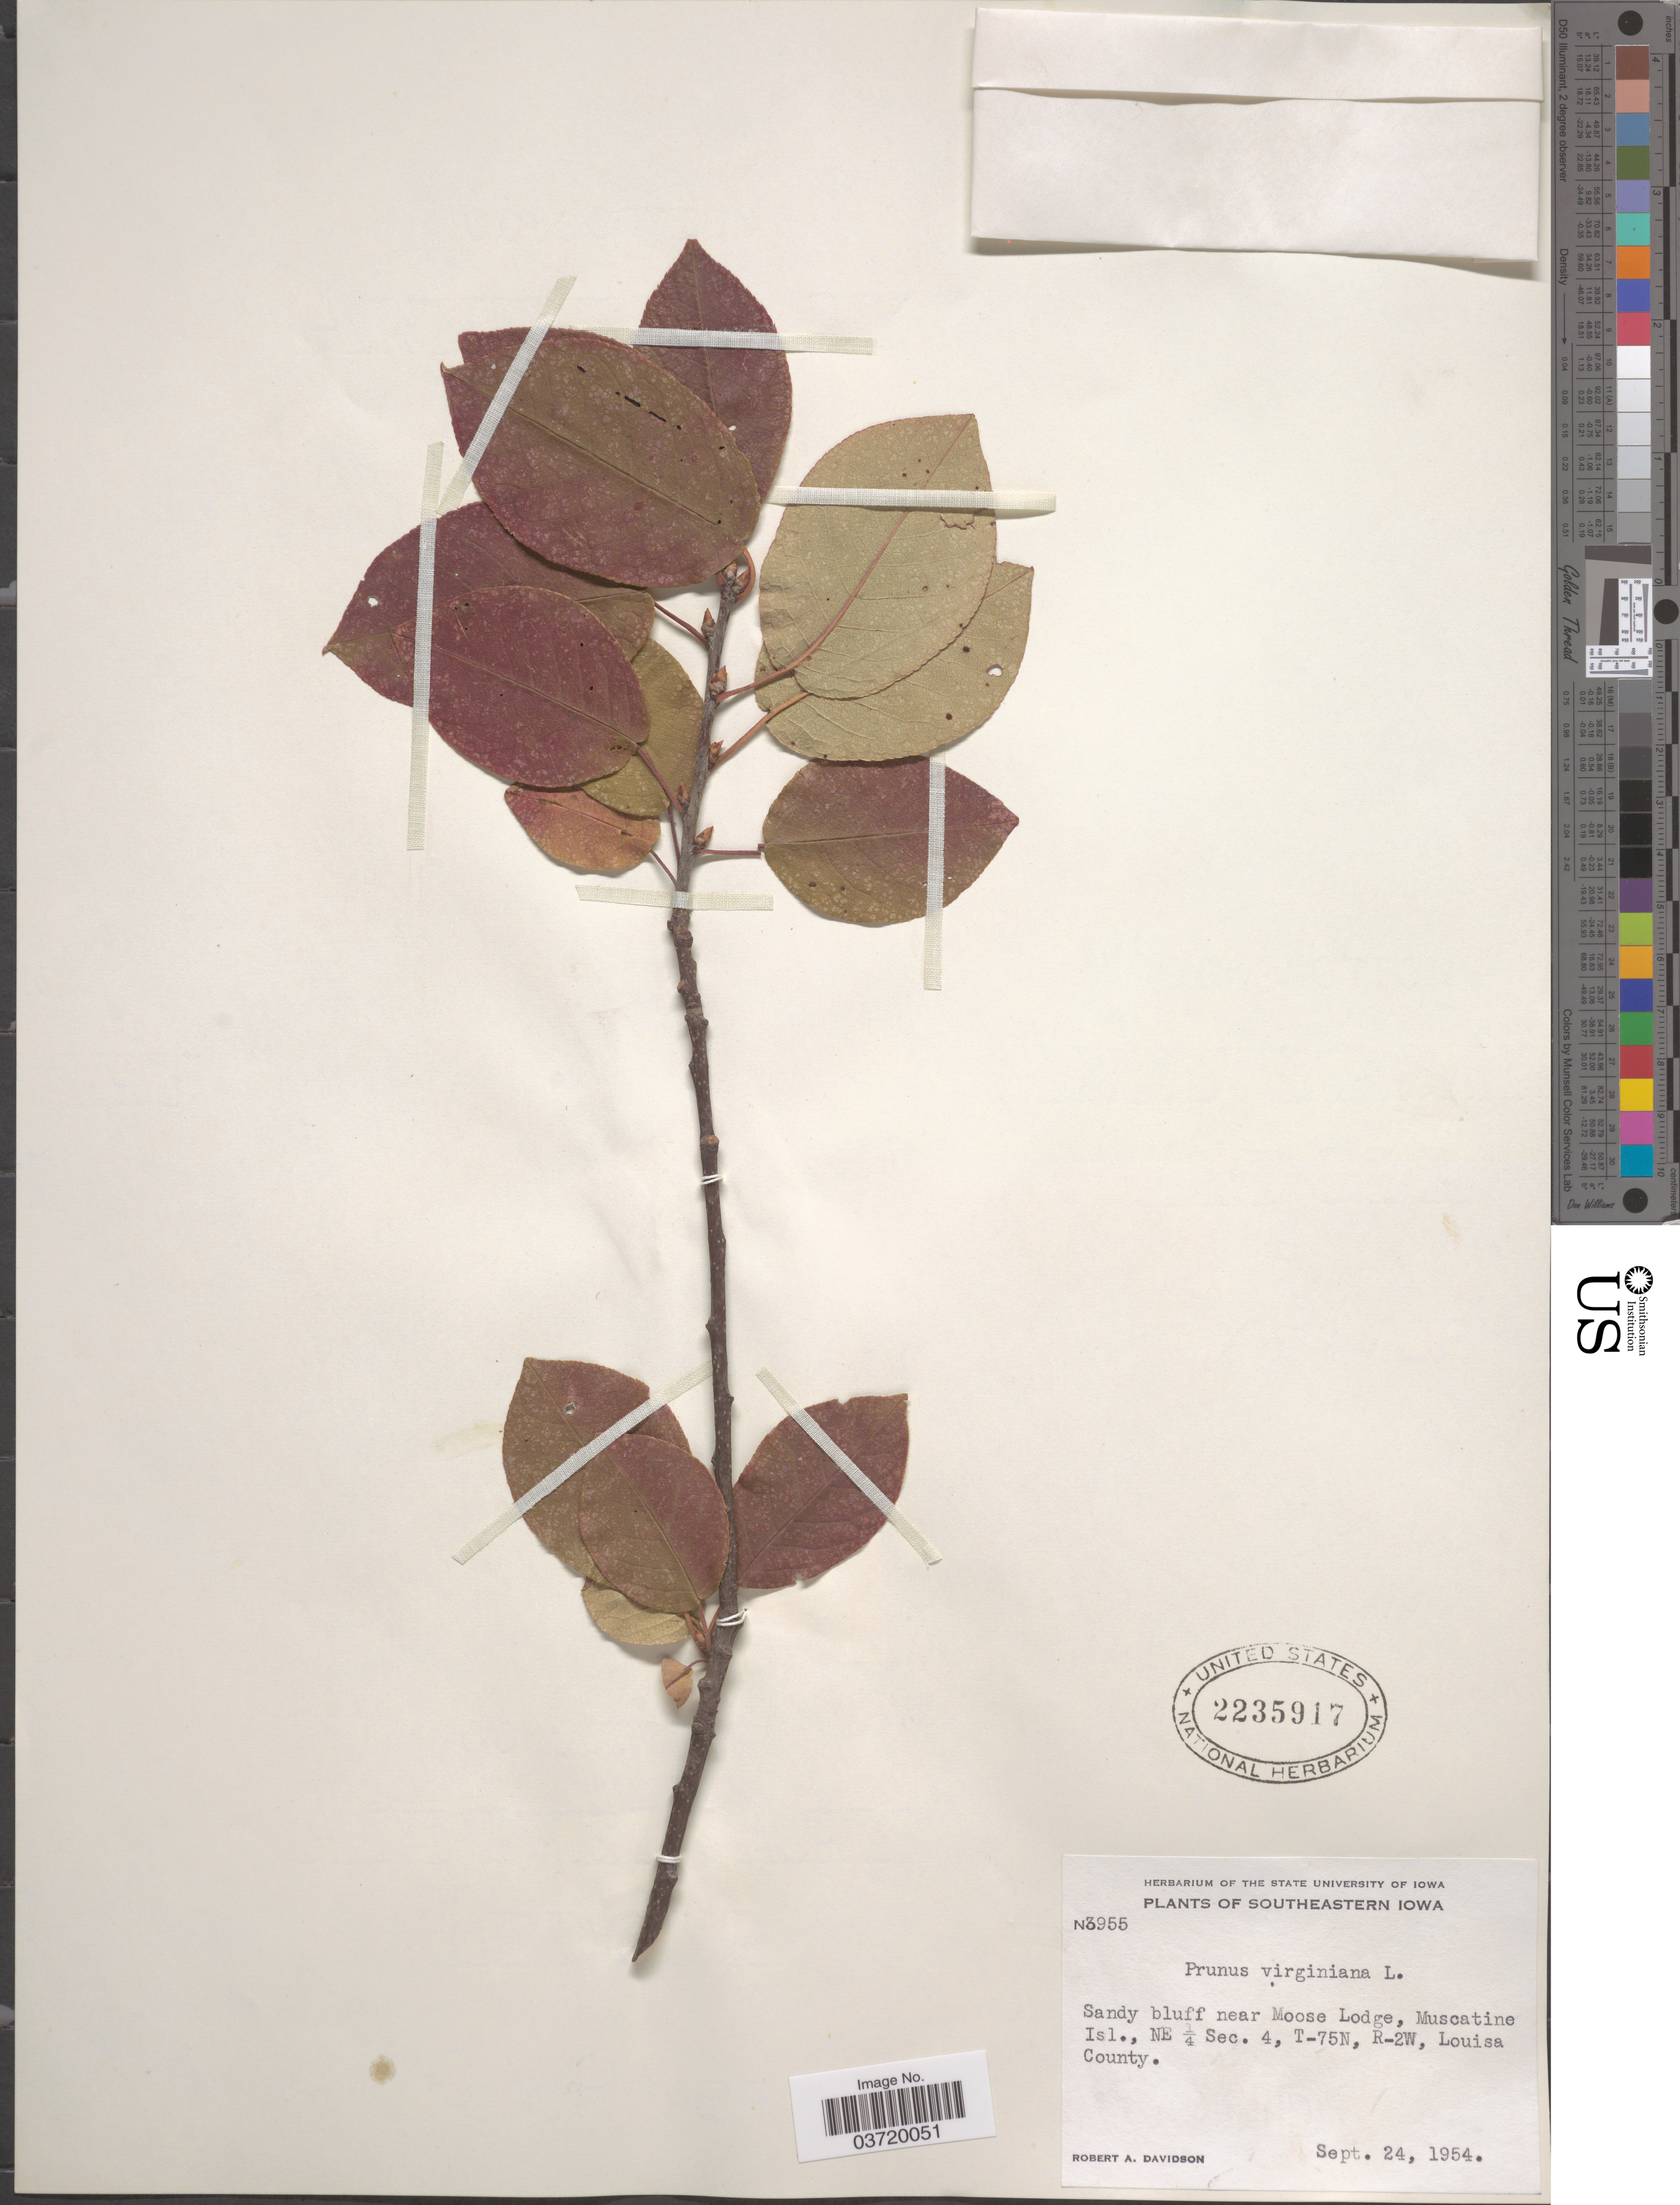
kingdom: Plantae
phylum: Tracheophyta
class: Magnoliopsida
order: Rosales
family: Rosaceae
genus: Prunus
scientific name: Prunus virginiana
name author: L.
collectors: R. A. Davidson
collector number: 3955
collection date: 1954-09-24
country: United States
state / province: Iowa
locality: Southeastern Iowa. Sandy bluff near Moose Lodge, Muscatine Isl., NE ¼ Sec. 4, T-75N, R-2W, Louisa County.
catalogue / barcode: US 2235917